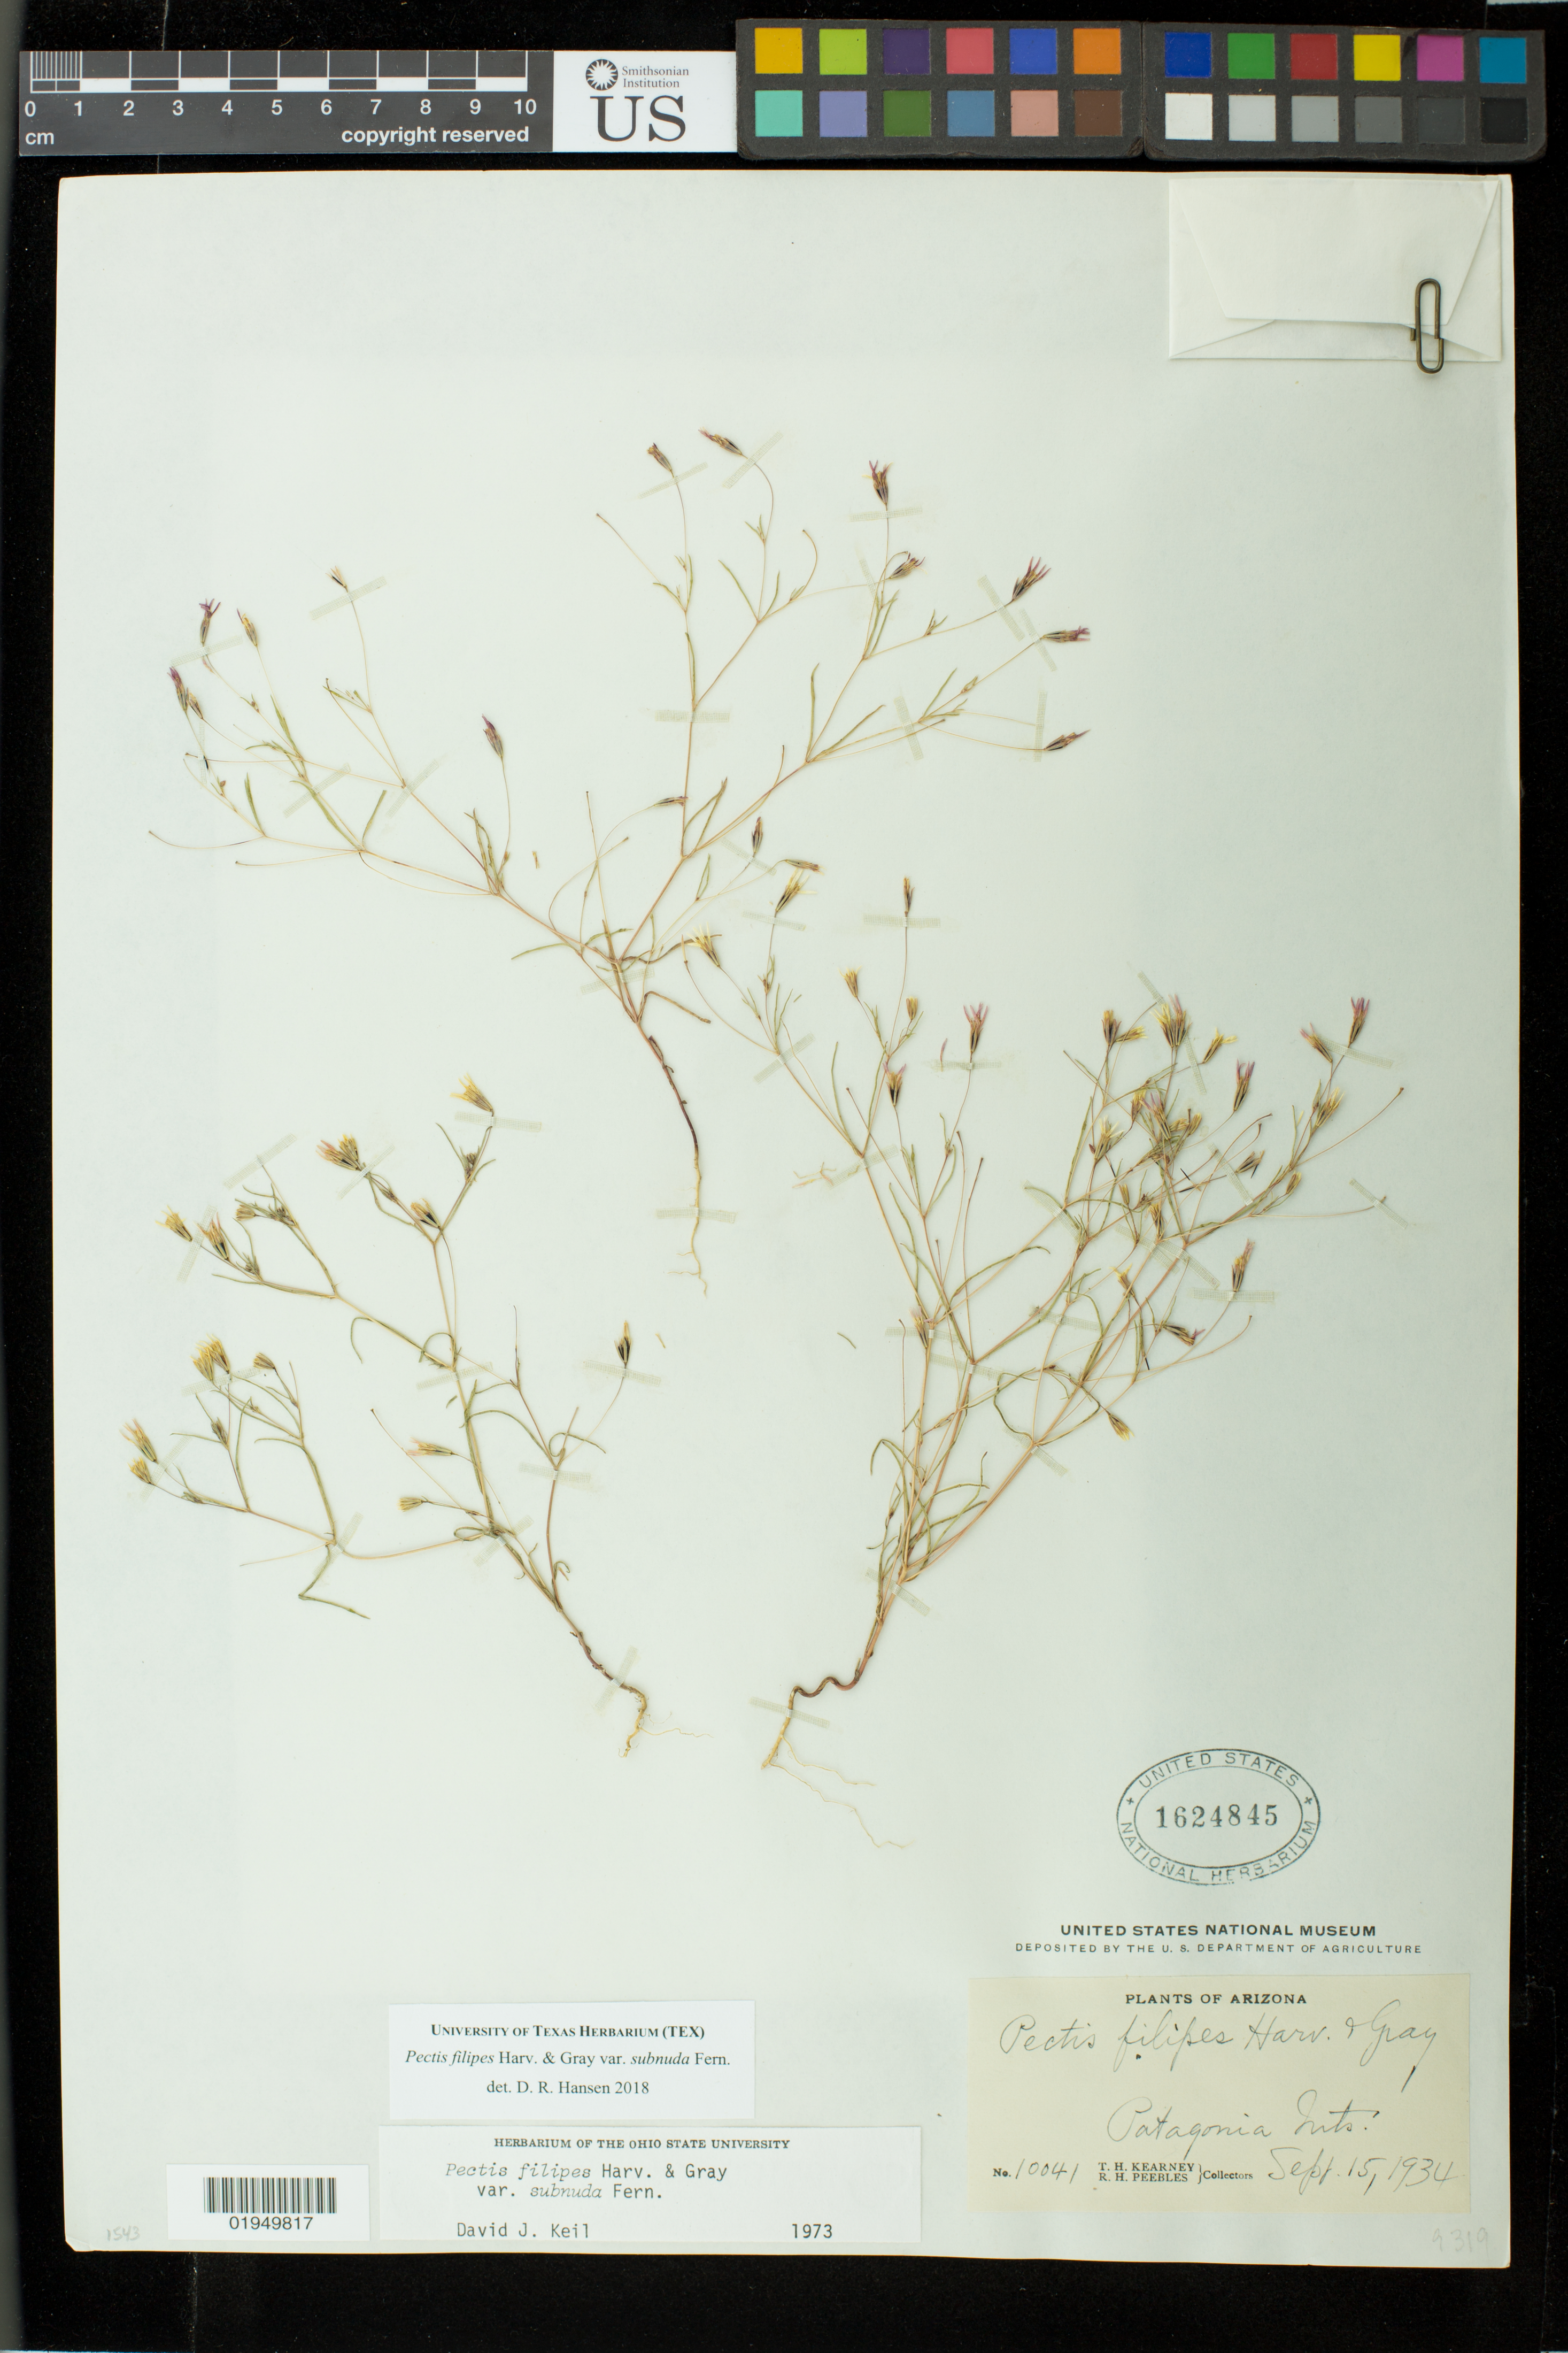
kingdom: Plantae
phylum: Tracheophyta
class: Magnoliopsida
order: Asterales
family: Asteraceae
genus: Pectis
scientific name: Pectis filipes var. subnuda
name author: Fernald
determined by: Hansen, D. R.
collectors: T. H. Kearney & R. H. Peebles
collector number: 10041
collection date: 1934-09-15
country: United States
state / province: Arizona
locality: Patagonia Mts.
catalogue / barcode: US 1624845